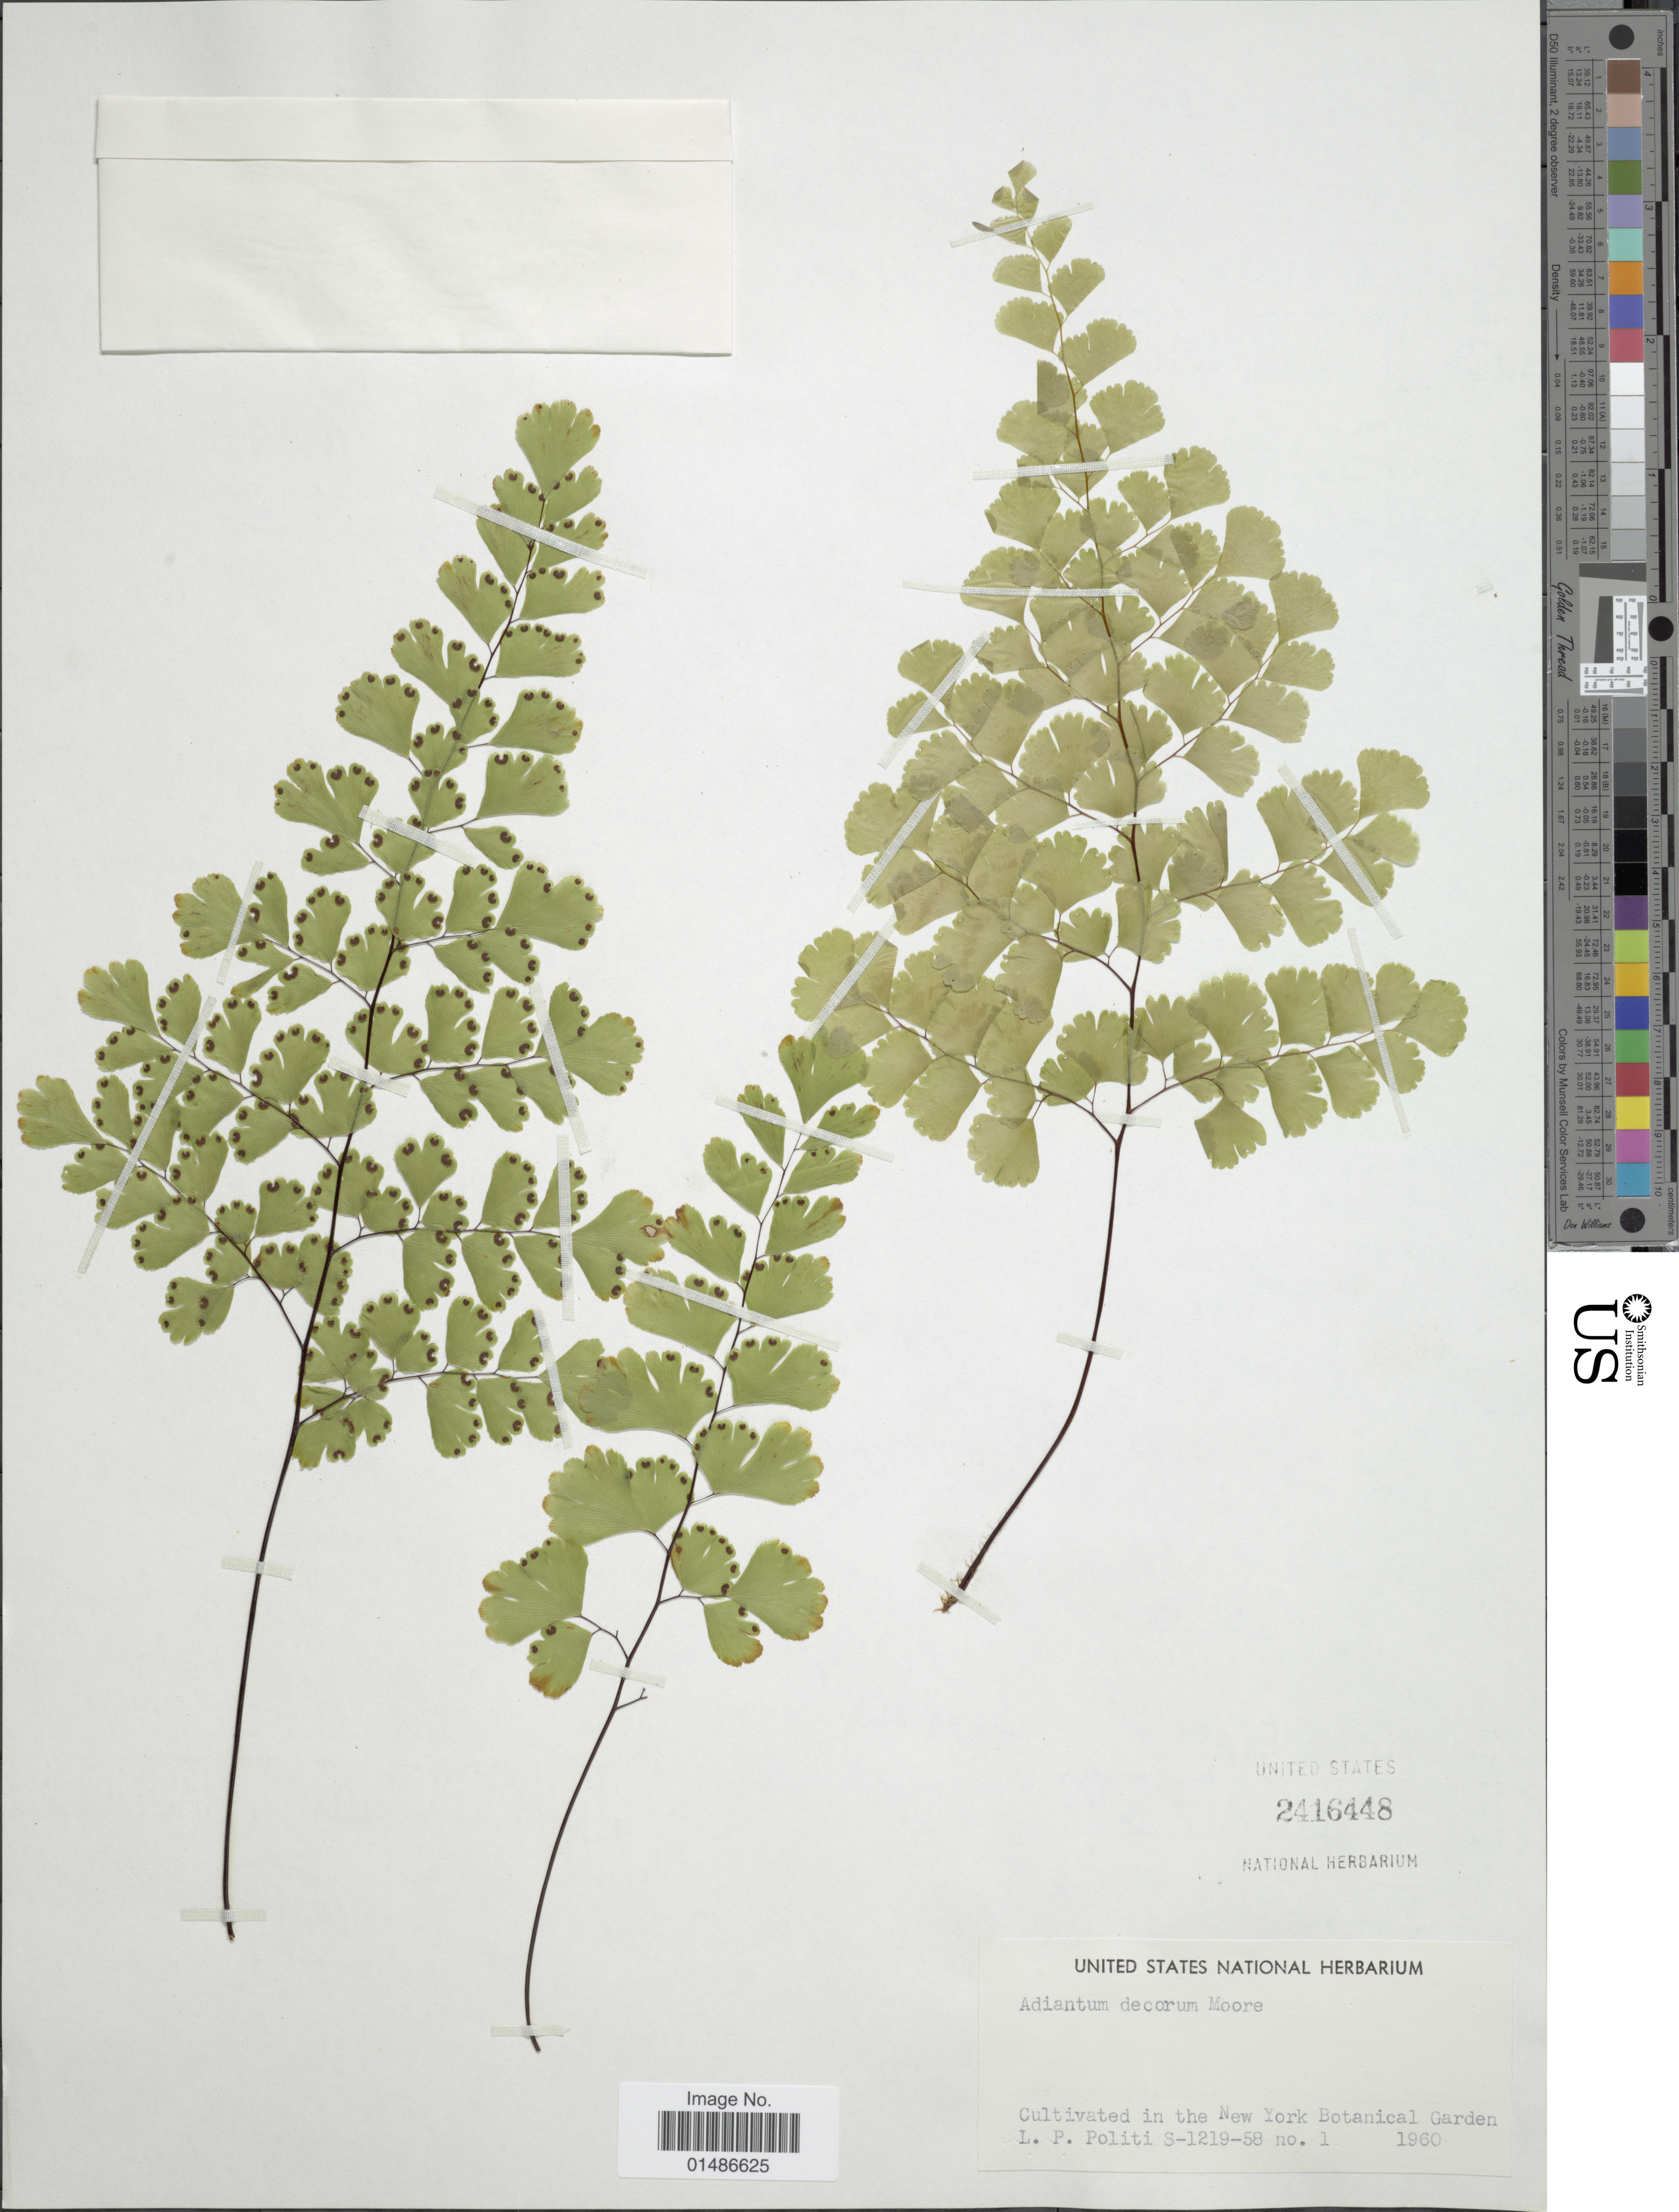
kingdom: Plantae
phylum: Tracheophyta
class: Polypodiopsida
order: Polypodiales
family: Pteridaceae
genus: Adiantum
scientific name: Adiantum raddianum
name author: C. Presl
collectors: L. Politi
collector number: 1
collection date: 1960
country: United States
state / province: New York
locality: Cultivated in the New York Botanical Garden, S-1219-58.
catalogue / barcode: US 2416448